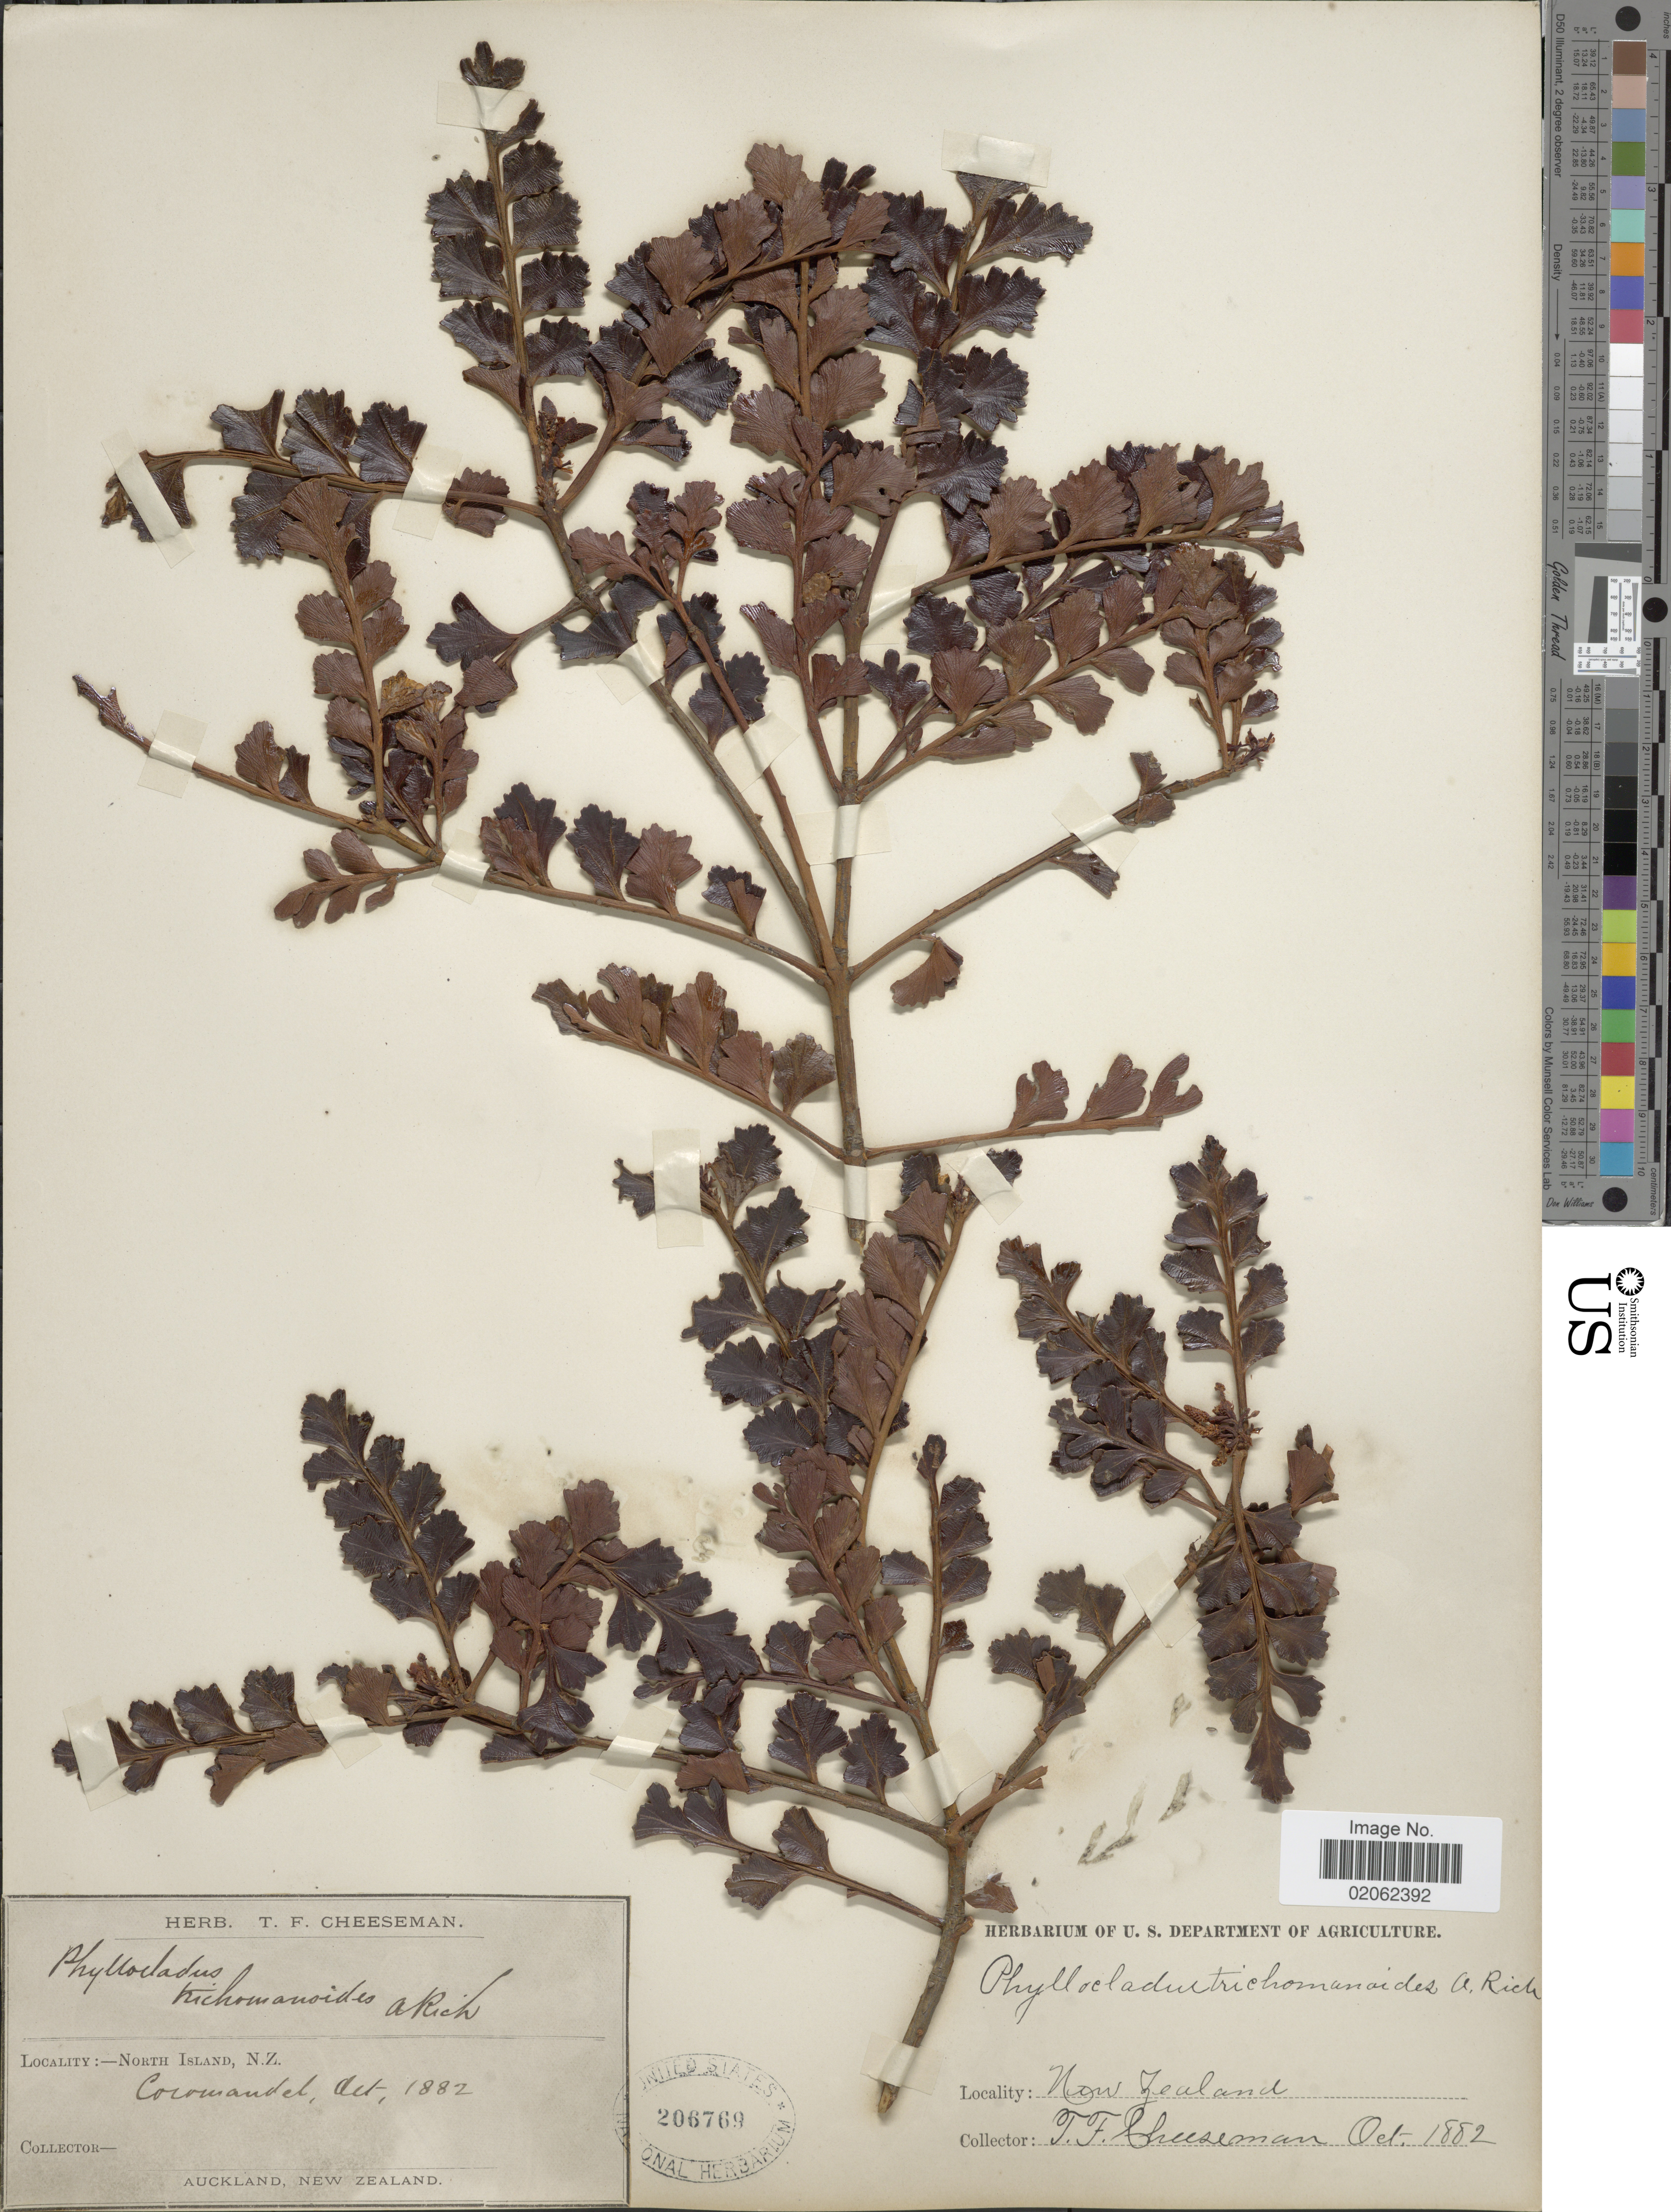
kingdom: Plantae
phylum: Tracheophyta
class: Pinopsida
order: Pinales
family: Phyllocladaceae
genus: Phyllocladus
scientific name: Phyllocladus trichomanoides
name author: D. Don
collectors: T. F. Cheeseman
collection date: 1882-10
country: New Zealand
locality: North Island, Coromandel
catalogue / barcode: US 206769